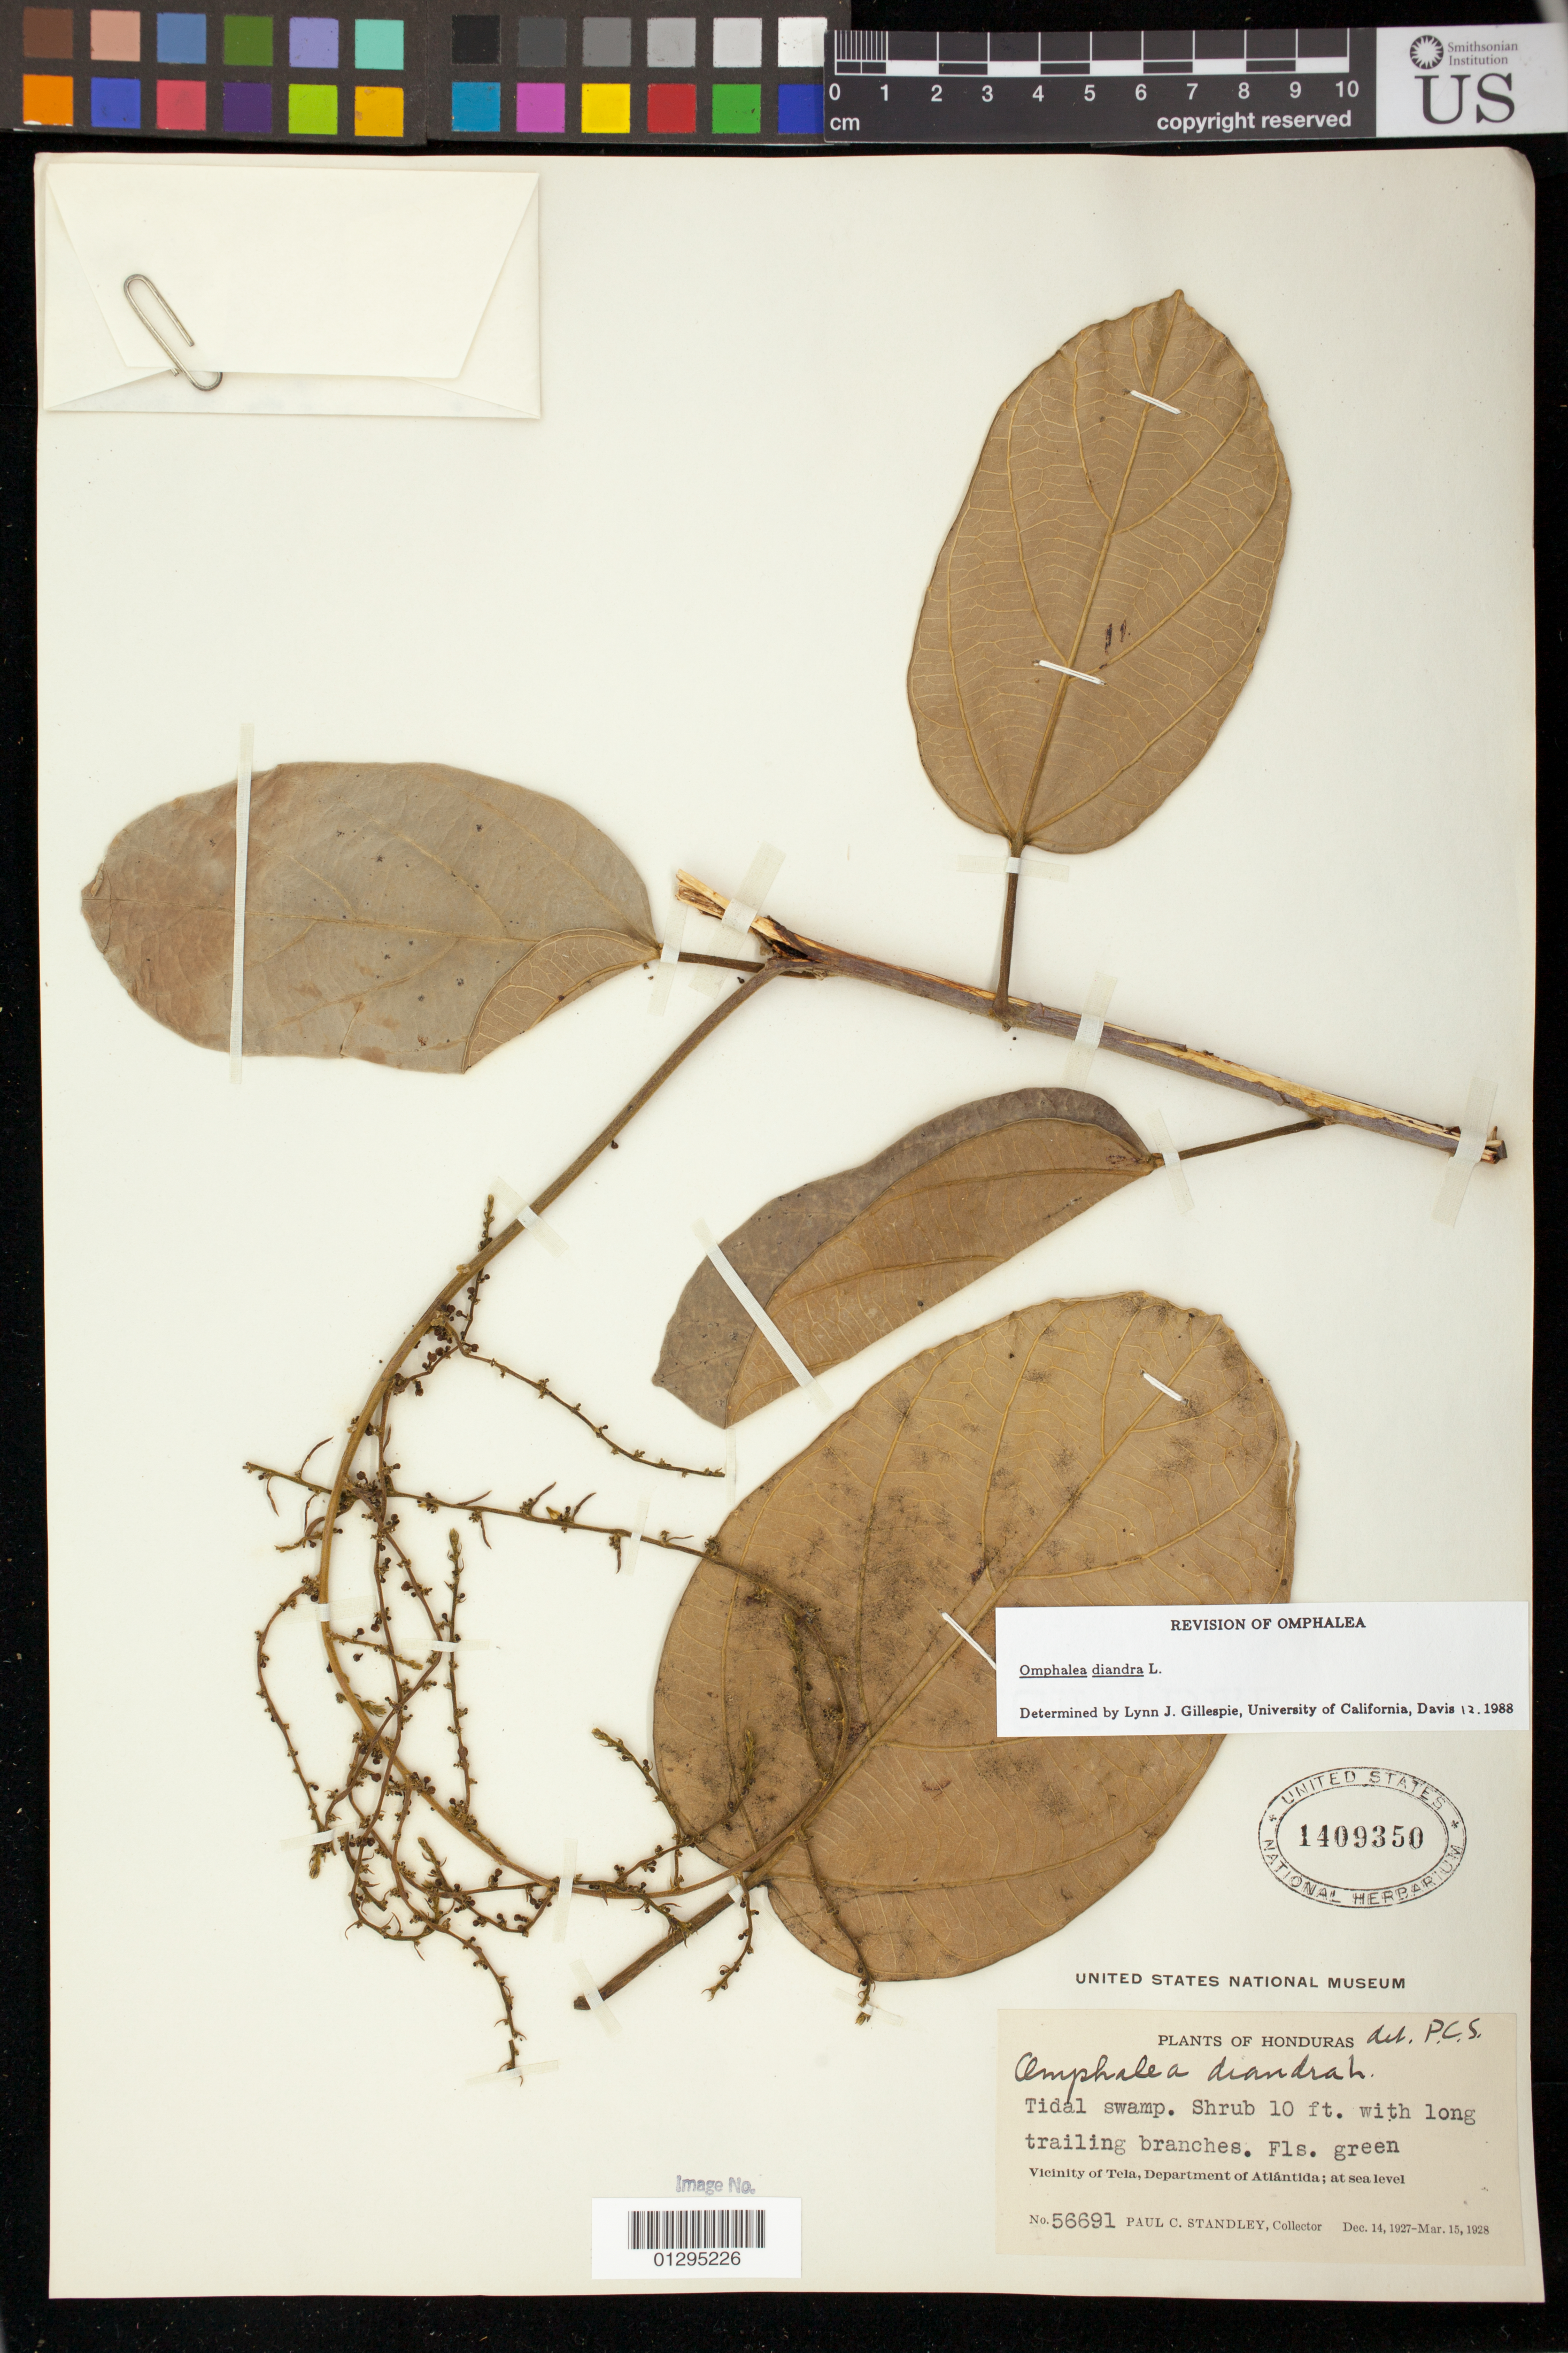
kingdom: Plantae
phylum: Tracheophyta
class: Magnoliopsida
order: Malpighiales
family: Euphorbiaceae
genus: Omphalea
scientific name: Omphalea diandra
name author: L.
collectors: P. C. Standley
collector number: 56691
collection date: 1927-12-14/1928-03-15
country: Honduras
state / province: Atlántida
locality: Vicinity of Tela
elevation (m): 0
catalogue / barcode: US 1409350